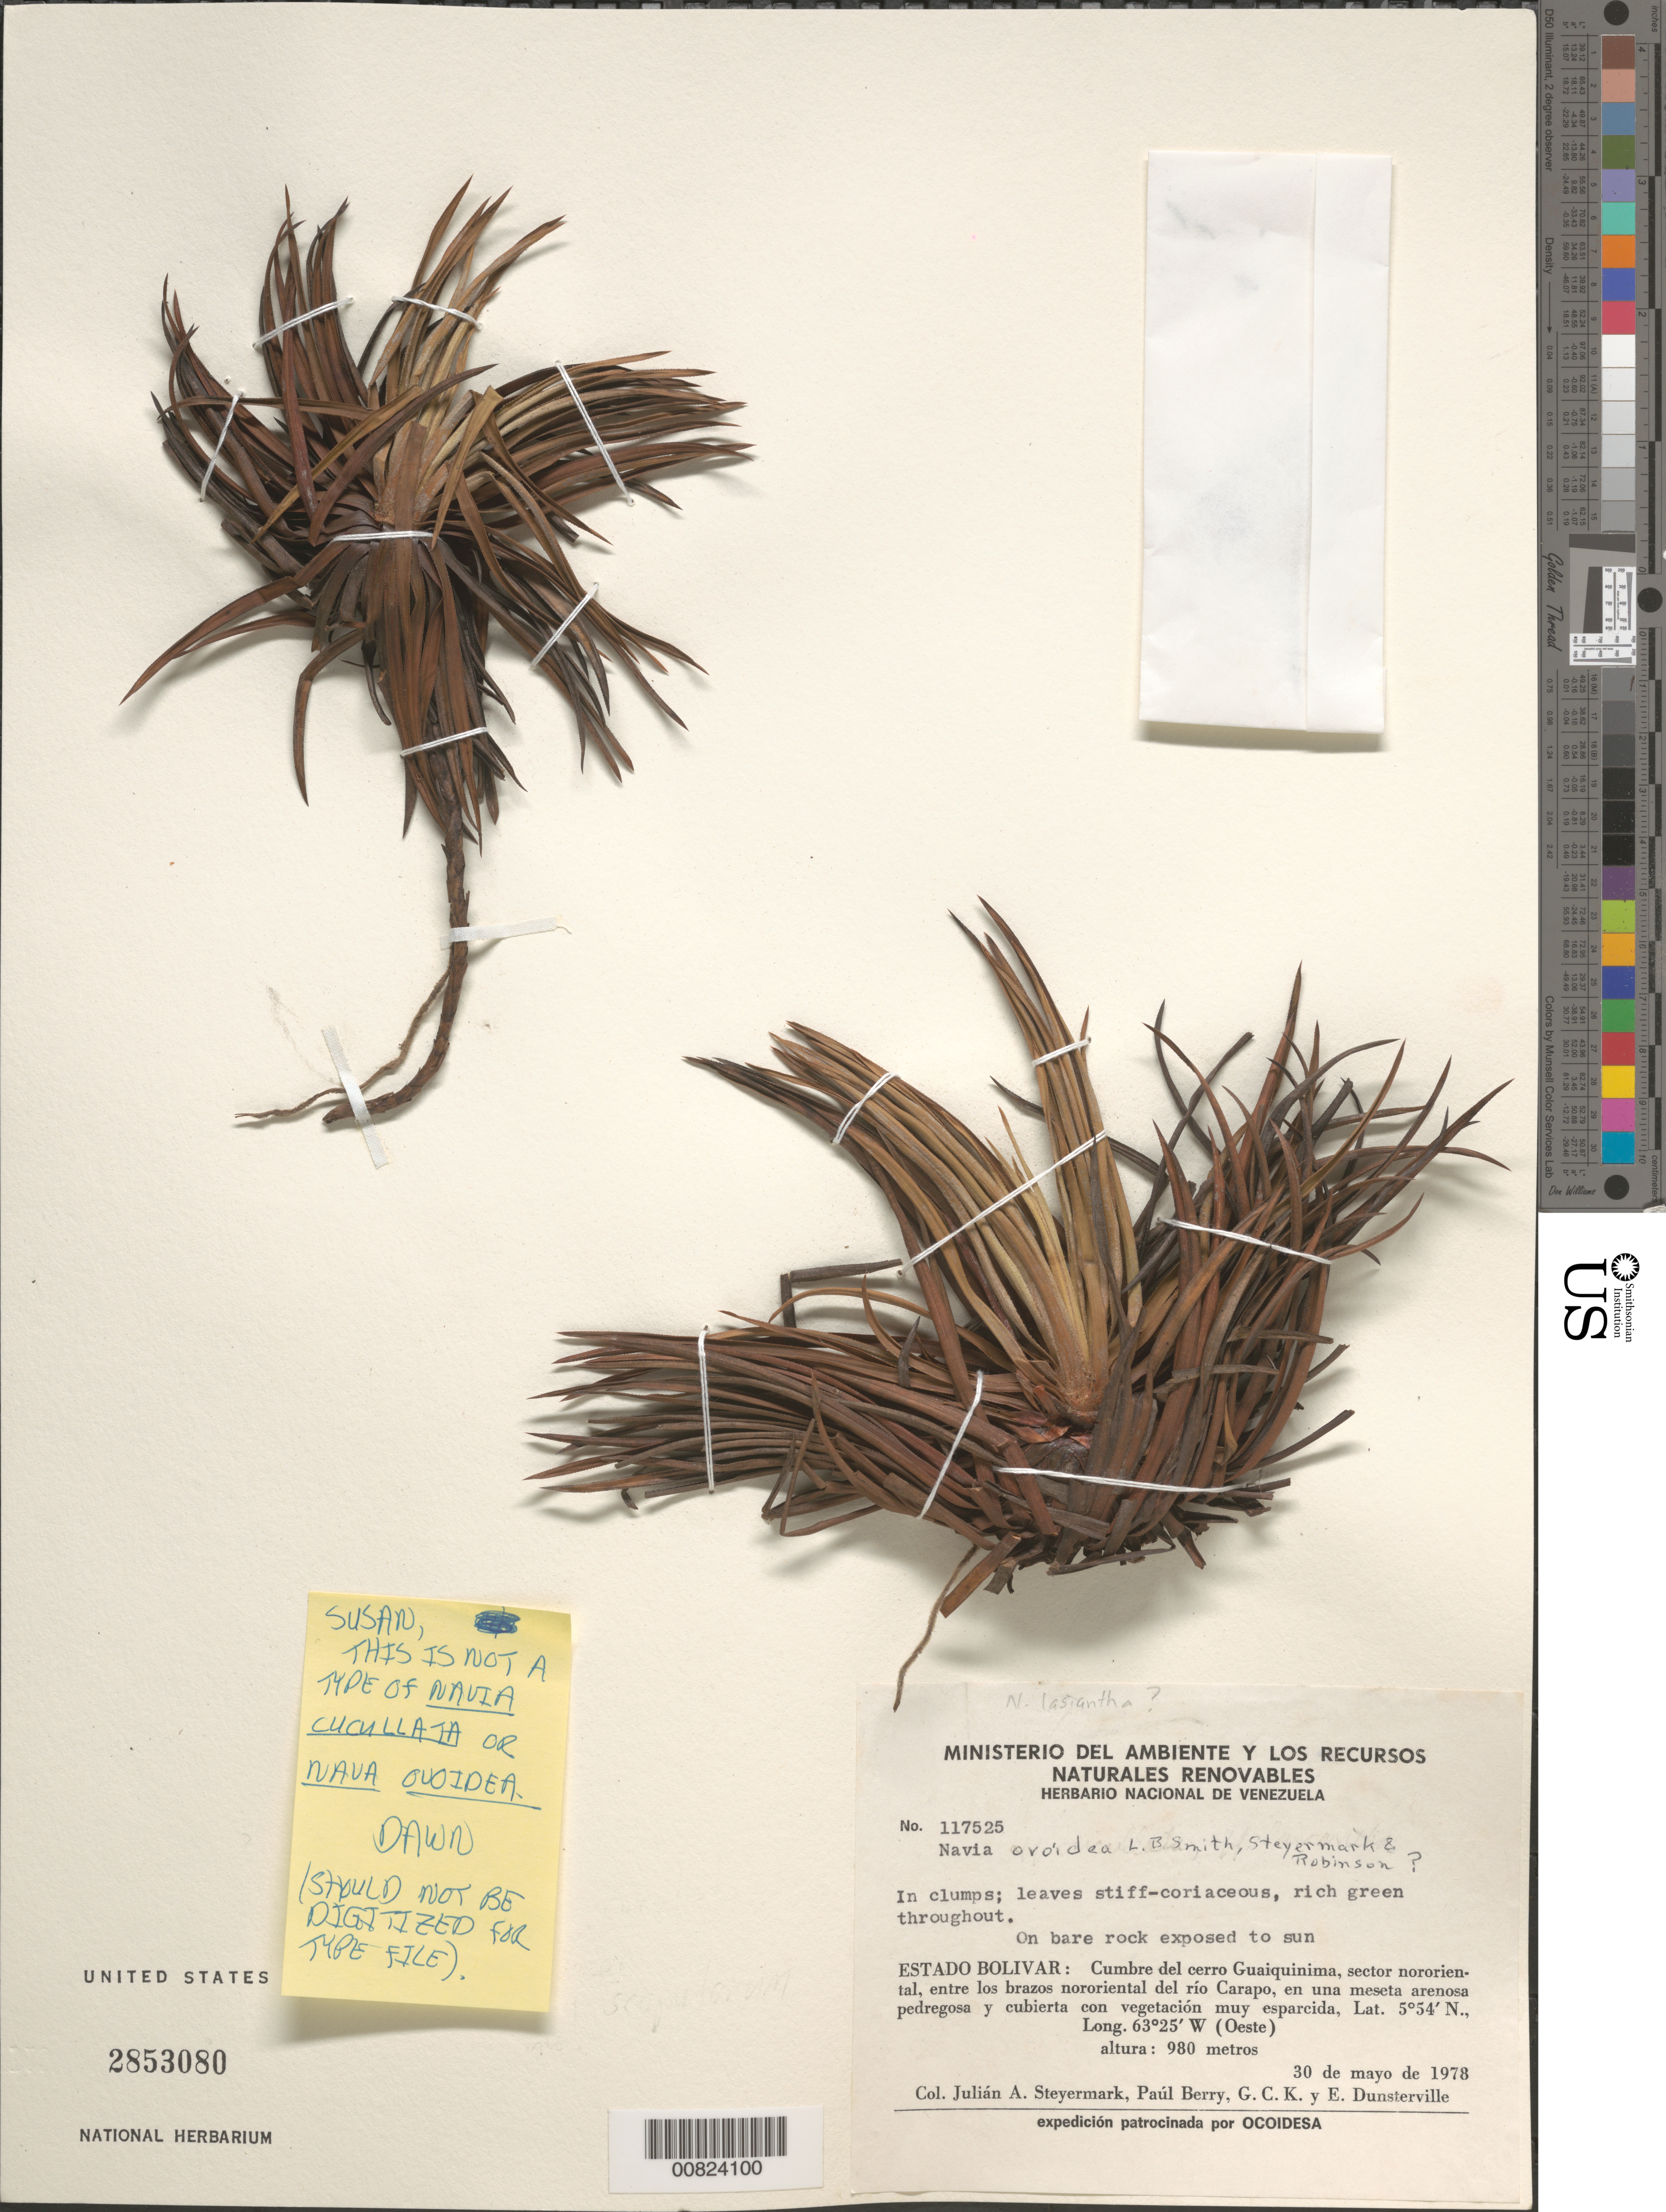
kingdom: Plantae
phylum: Tracheophyta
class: Liliopsida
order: Poales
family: Bromeliaceae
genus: Navia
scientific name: Navia ovoidea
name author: L.B. Sm. in Steyerm.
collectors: J. Steyermark, P. Berry, G. C. K. Dunsterville & E. Dunsterville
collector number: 117525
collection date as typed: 30-May-78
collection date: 1978-05-30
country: Venezuela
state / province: Bolívar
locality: Cerro Guaiquinima, cumbre; sector occidental, entre los brazos nororiental del Río Carapo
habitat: Meseta arenosa pedregosa y cubierta con vegetación muy esparcida; on bare rocks exposed to sun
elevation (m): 980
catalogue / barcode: US 2853080